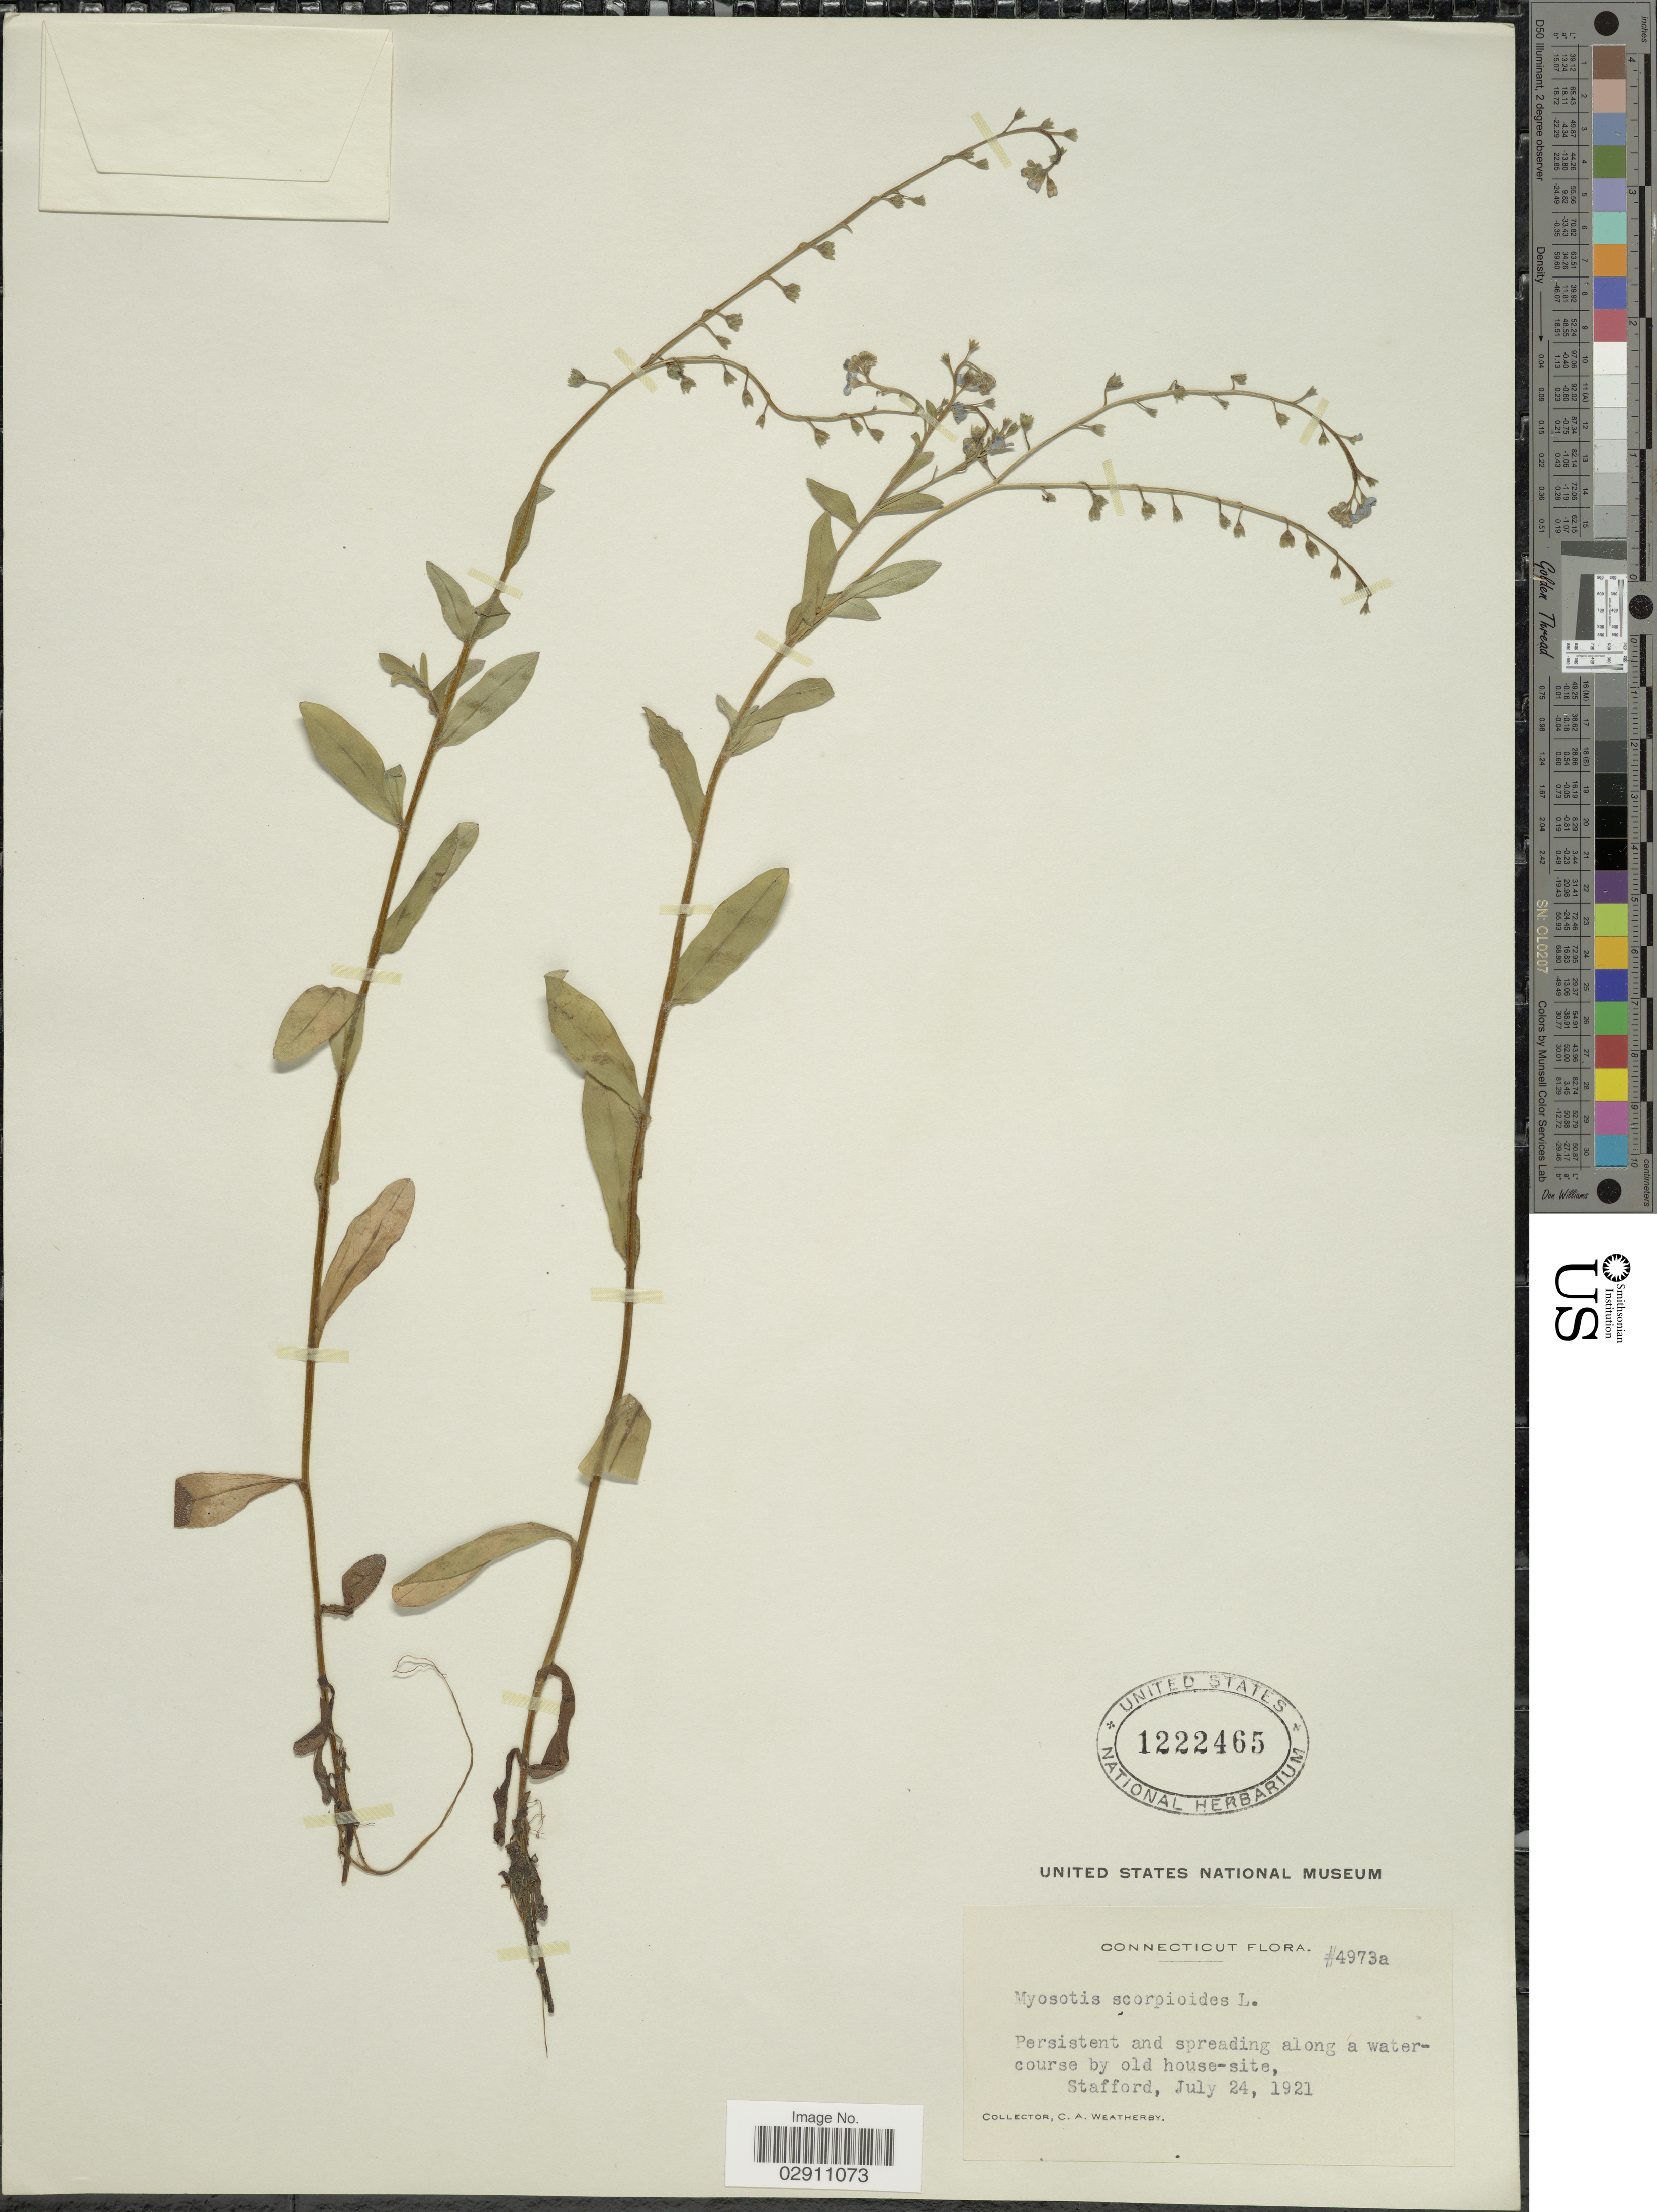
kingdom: Plantae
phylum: Tracheophyta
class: Magnoliopsida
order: Boraginales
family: Boraginaceae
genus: Myosotis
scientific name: Myosotis scorpioides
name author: L.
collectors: C. A. Weatherby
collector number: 4973a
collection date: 1921-07-24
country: United States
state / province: Connecticut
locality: Persistent and spreading along a watercourse by old house-site, Stafford.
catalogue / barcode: US 1222465